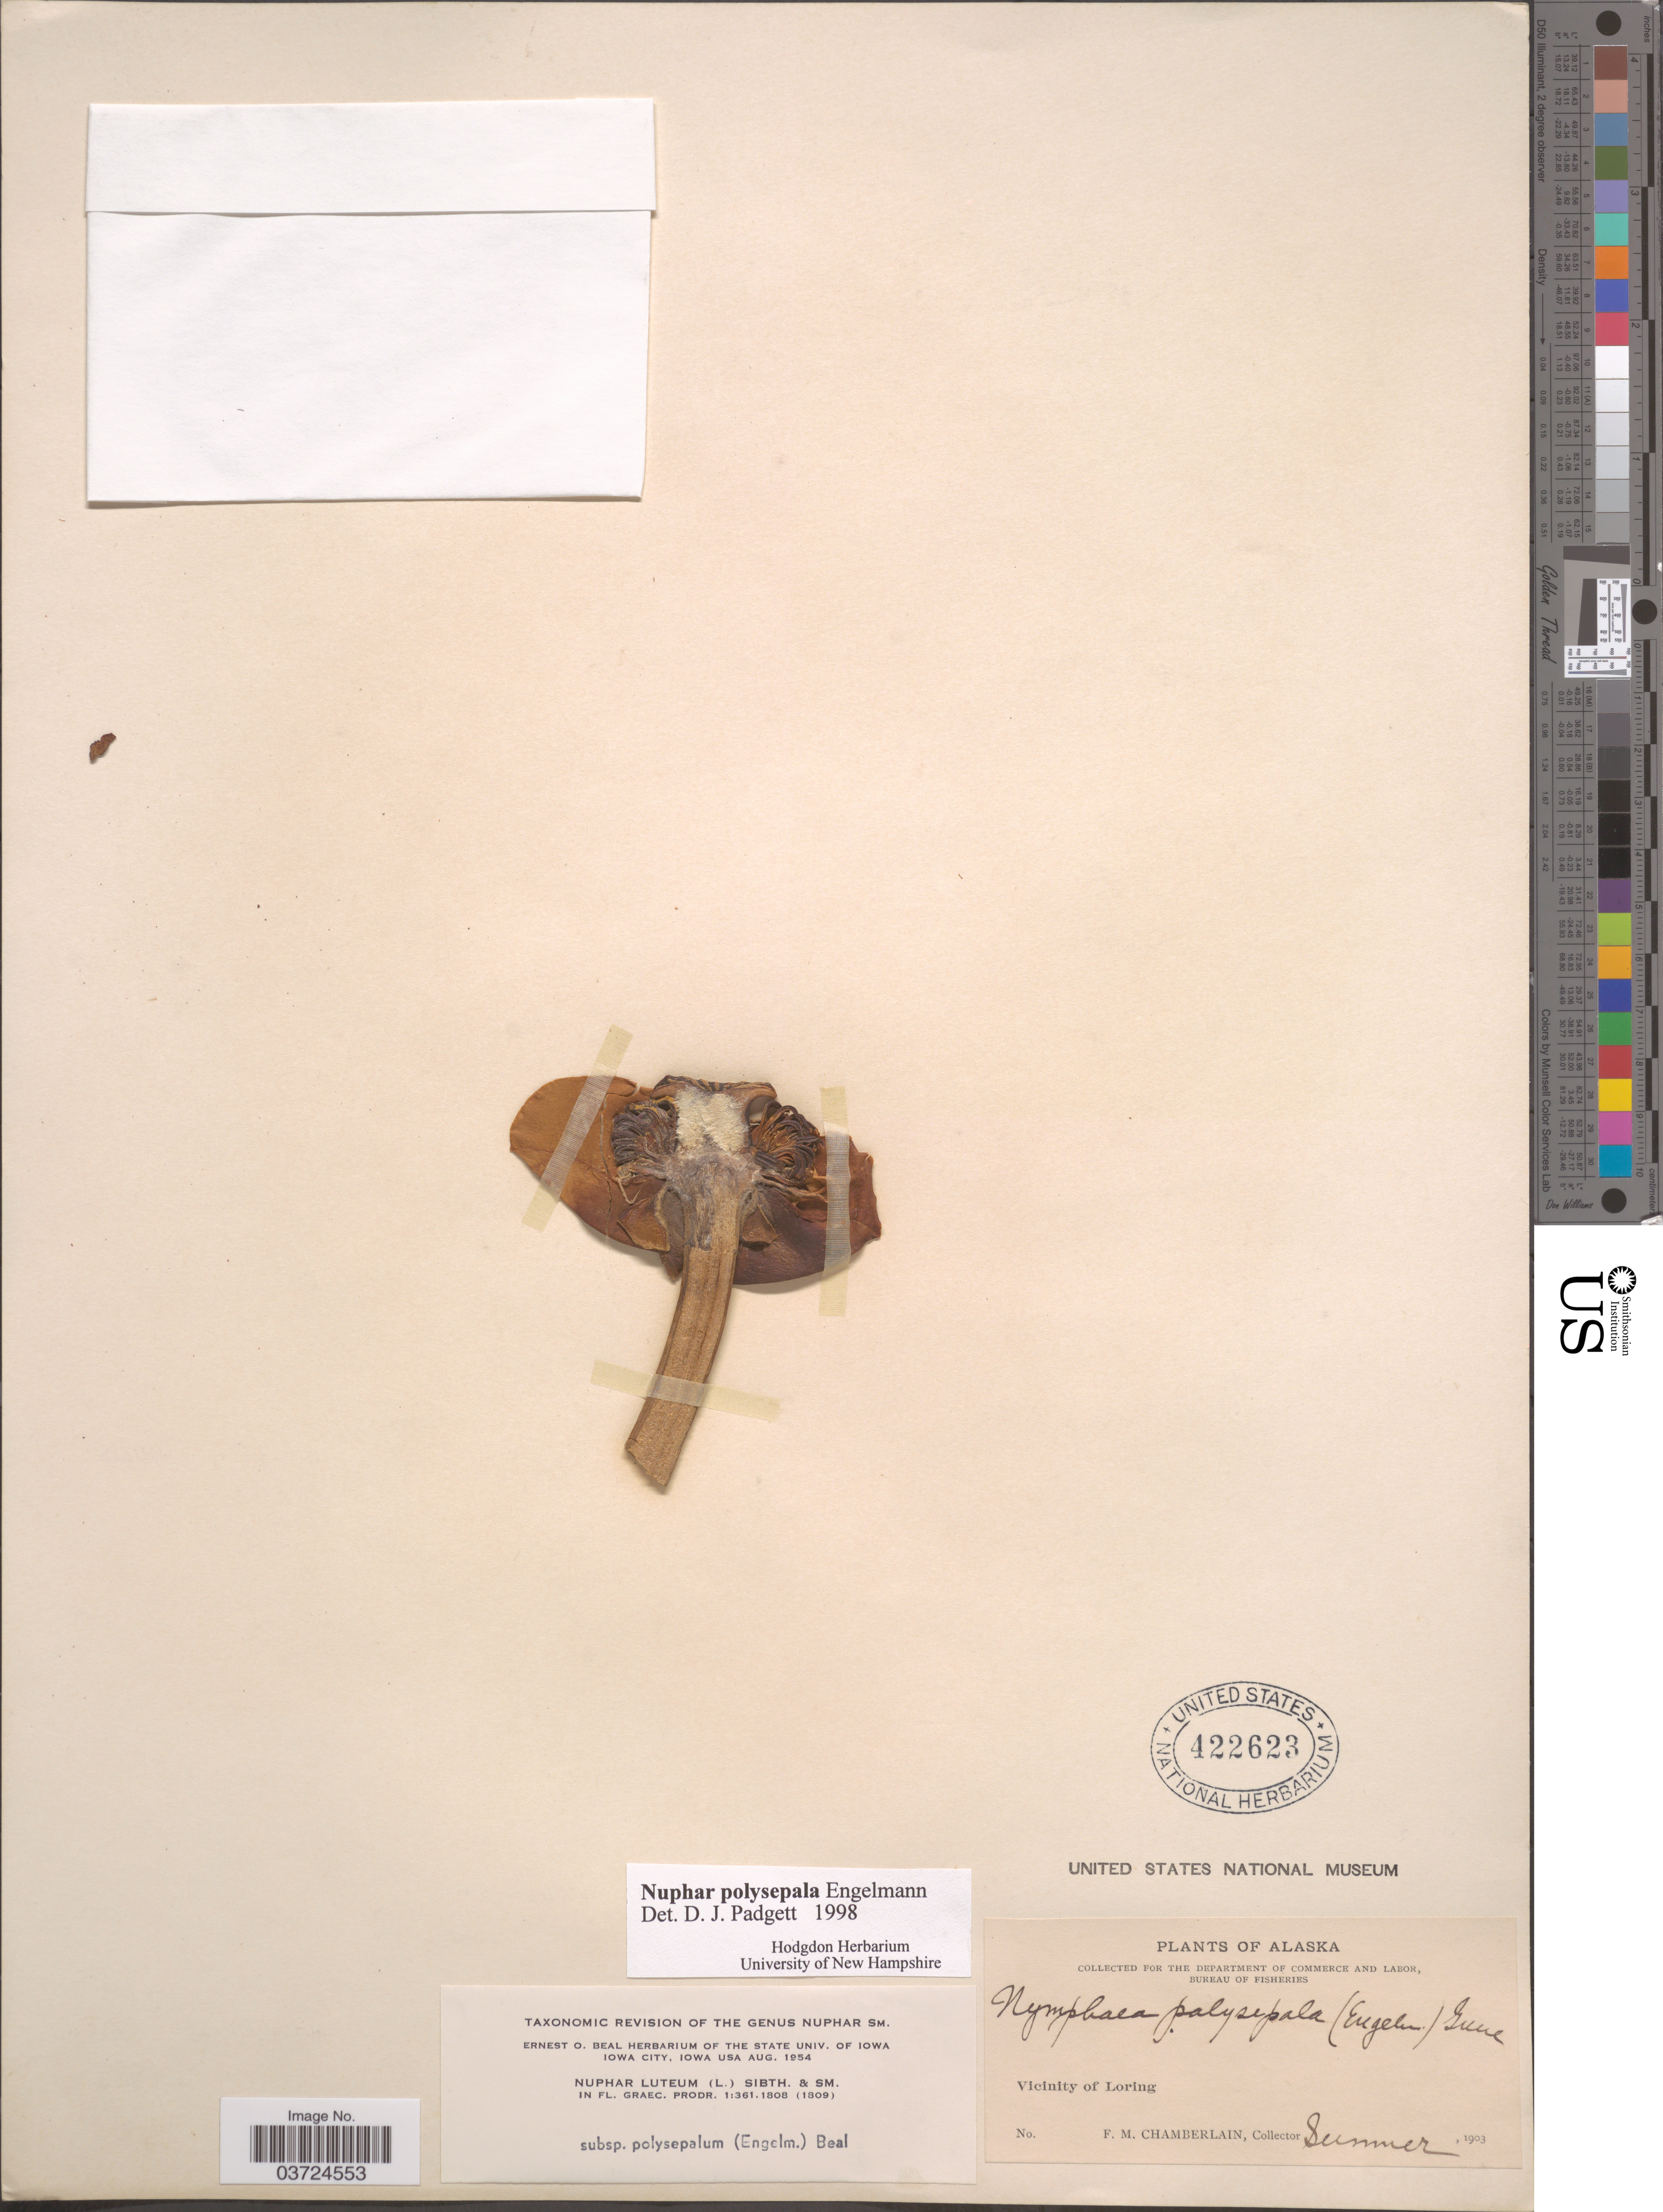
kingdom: Plantae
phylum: Tracheophyta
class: Magnoliopsida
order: Nymphaeales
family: Nymphaeaceae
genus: Nuphar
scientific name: Nuphar polysepala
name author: Englem.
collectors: F. Chamberlain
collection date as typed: Summer, 1903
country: United States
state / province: Alaska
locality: Vicinity of Loring.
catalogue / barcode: US 422623